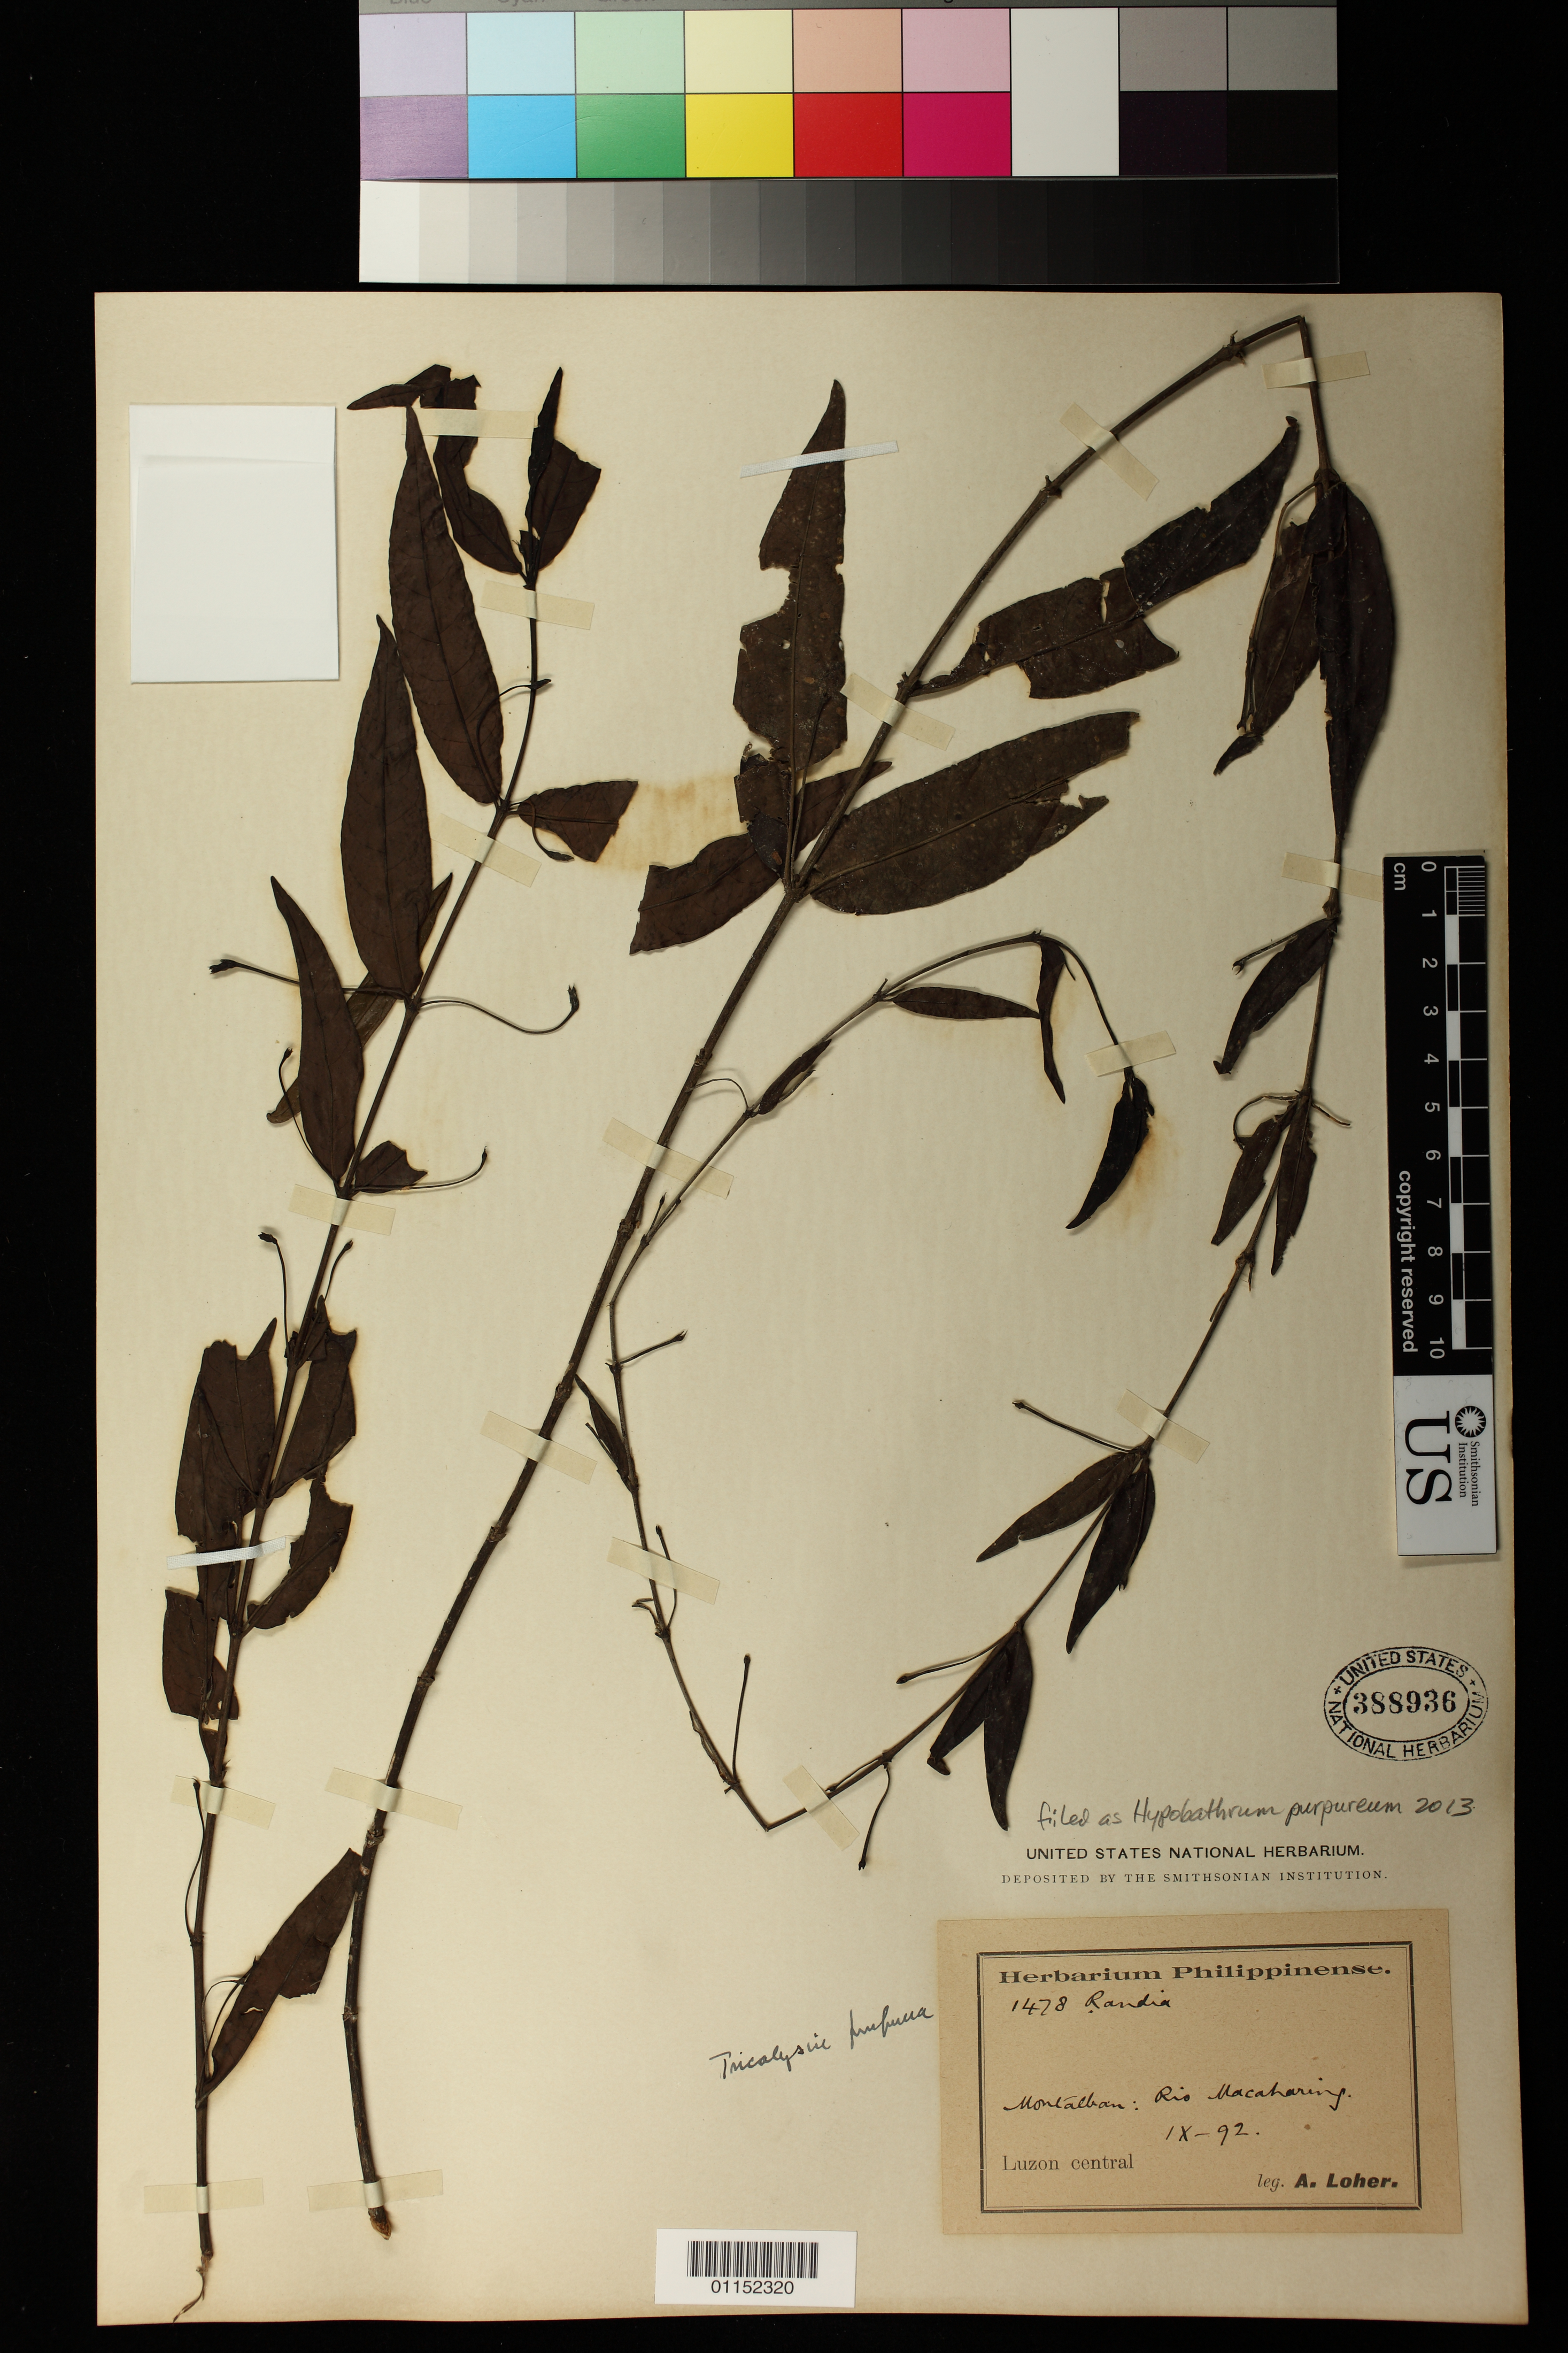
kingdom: Plantae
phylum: Tracheophyta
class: Magnoliopsida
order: Gentianales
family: Rubiaceae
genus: Hypobathrum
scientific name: Hypobathrum purpureum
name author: (Elmer) Merr.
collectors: A. Loher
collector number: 1478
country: Philippines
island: Luzon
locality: Montalban, Rio Macaharing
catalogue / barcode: US 388936